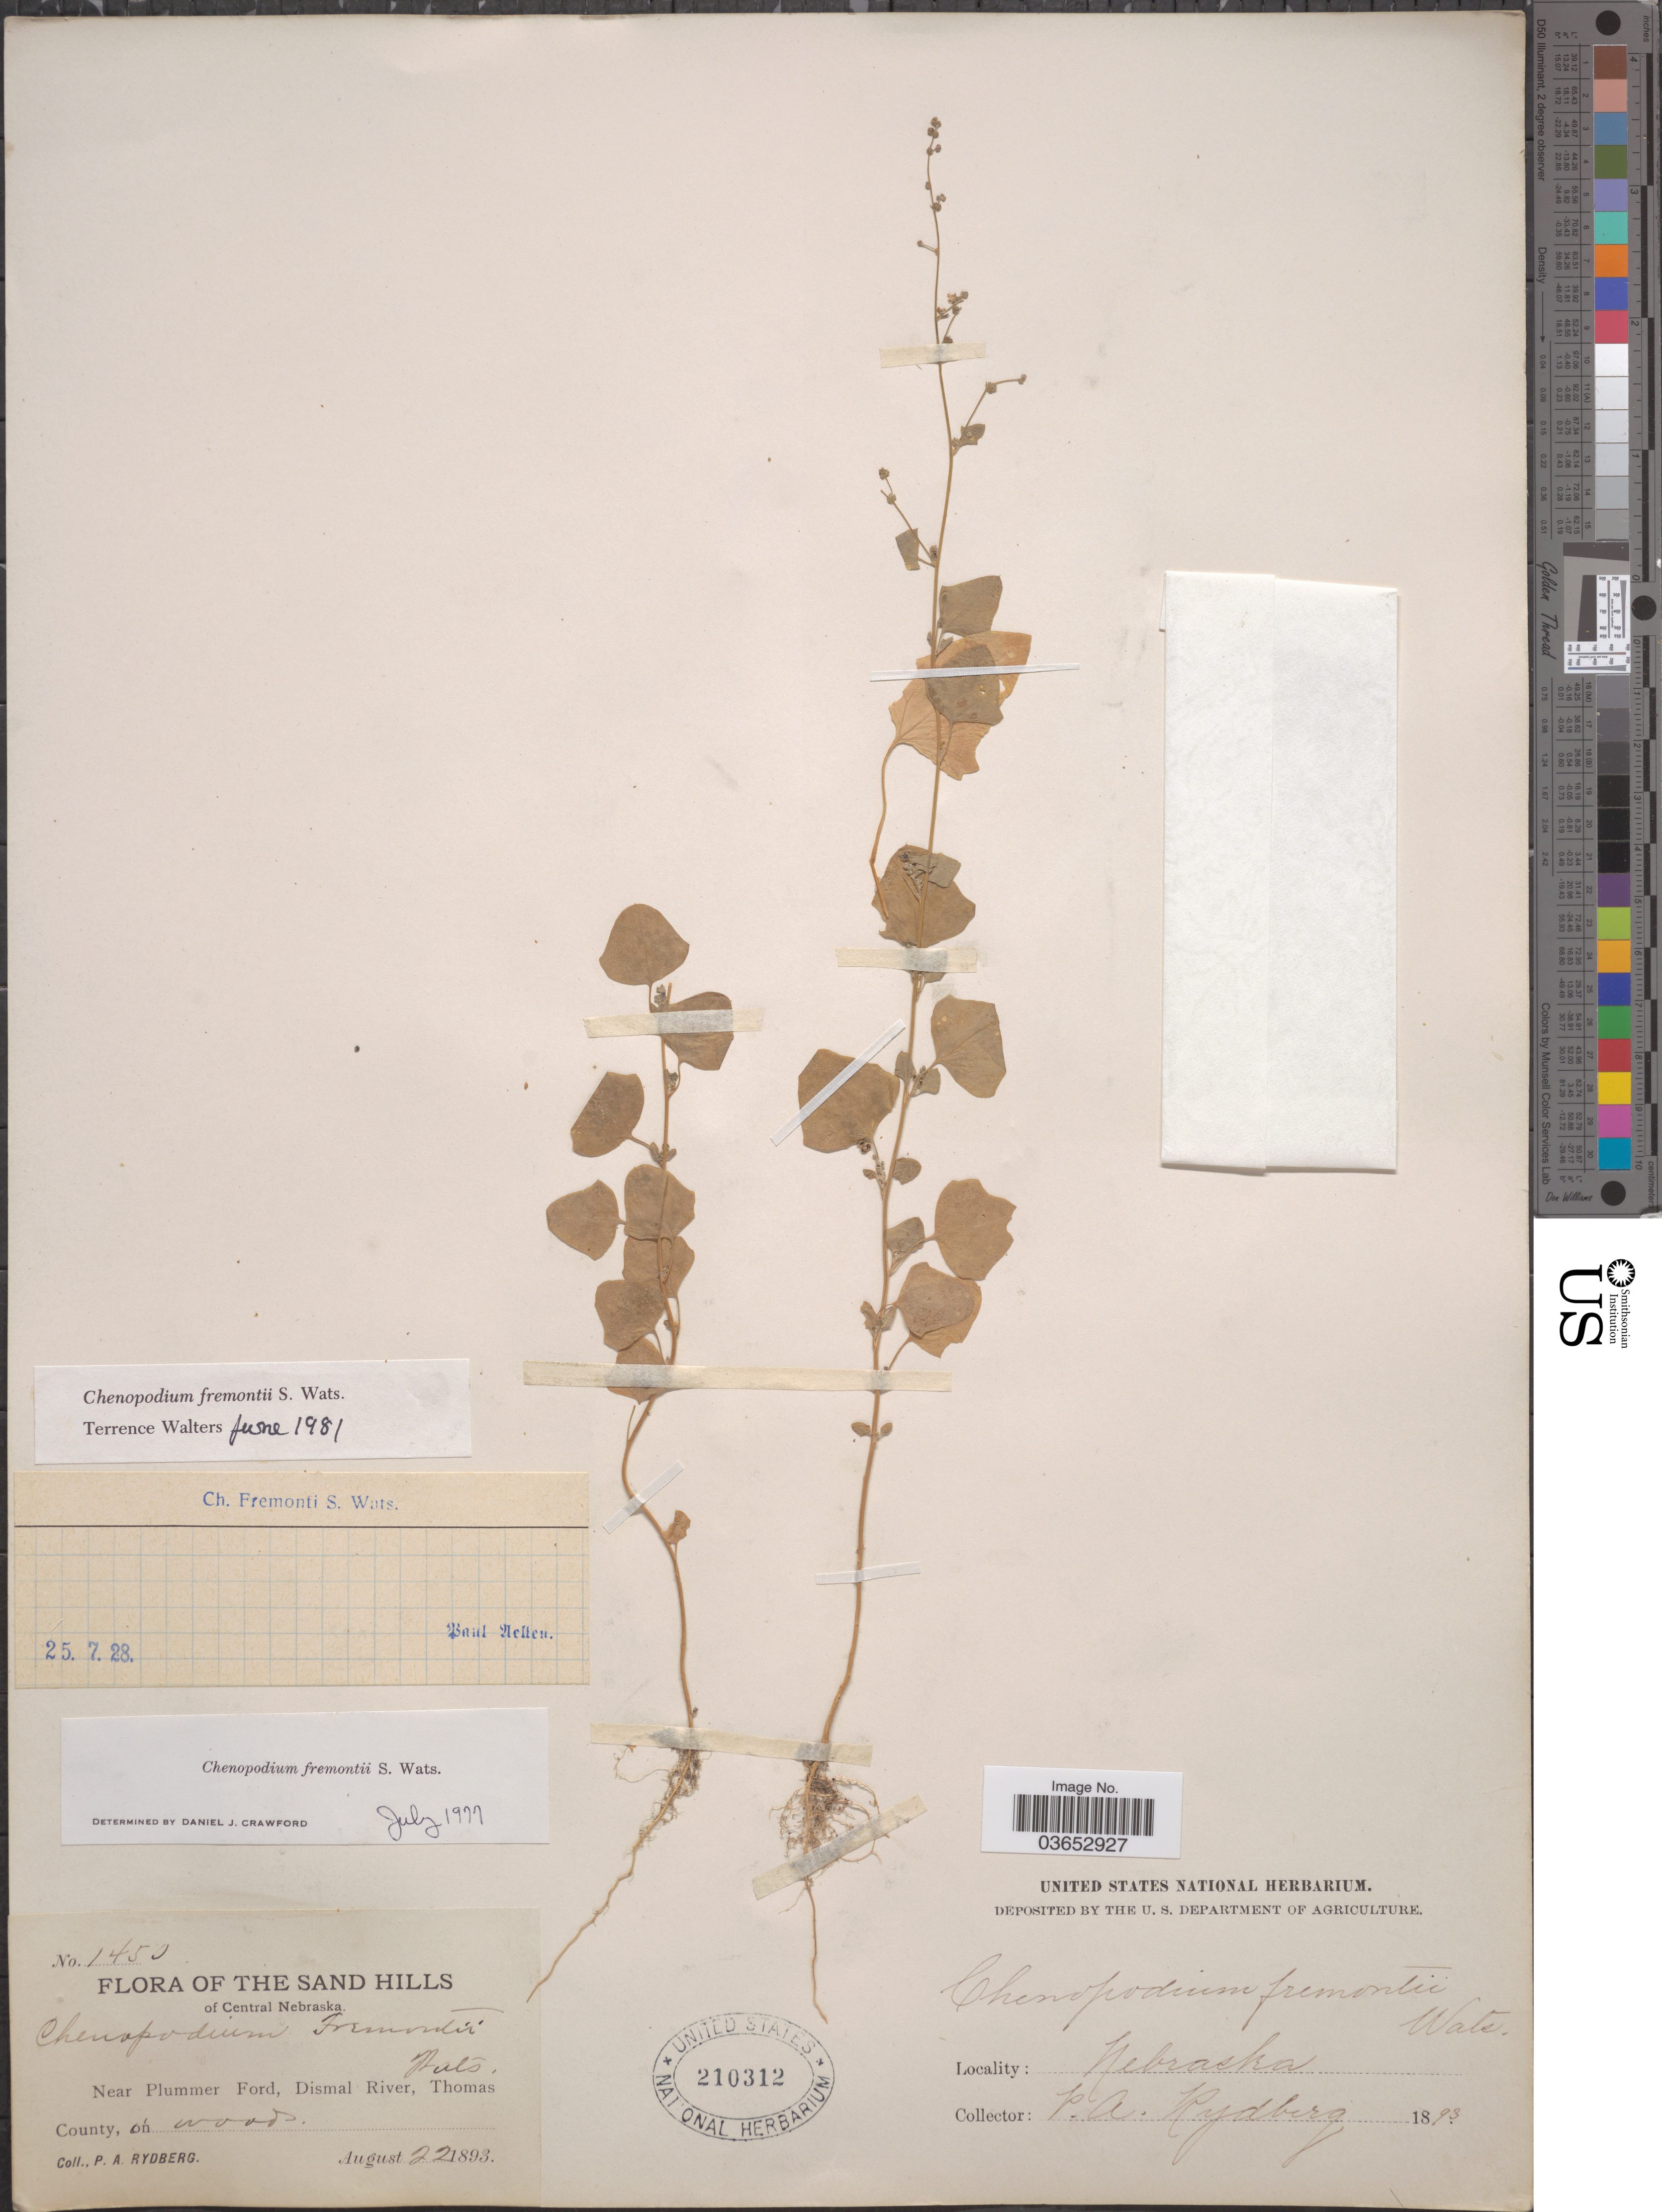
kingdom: Plantae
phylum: Tracheophyta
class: Magnoliopsida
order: Caryophyllales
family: Amaranthaceae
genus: Chenopodium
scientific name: Chenopodium fremontii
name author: S. Watson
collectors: P. A. Rydberg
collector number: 1450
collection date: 1893-08-22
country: United States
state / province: Nebraska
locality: The Sand Hills of Central Nebraska. Near Plummer Ford, Dismal River, Thomas County.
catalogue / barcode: US 210312